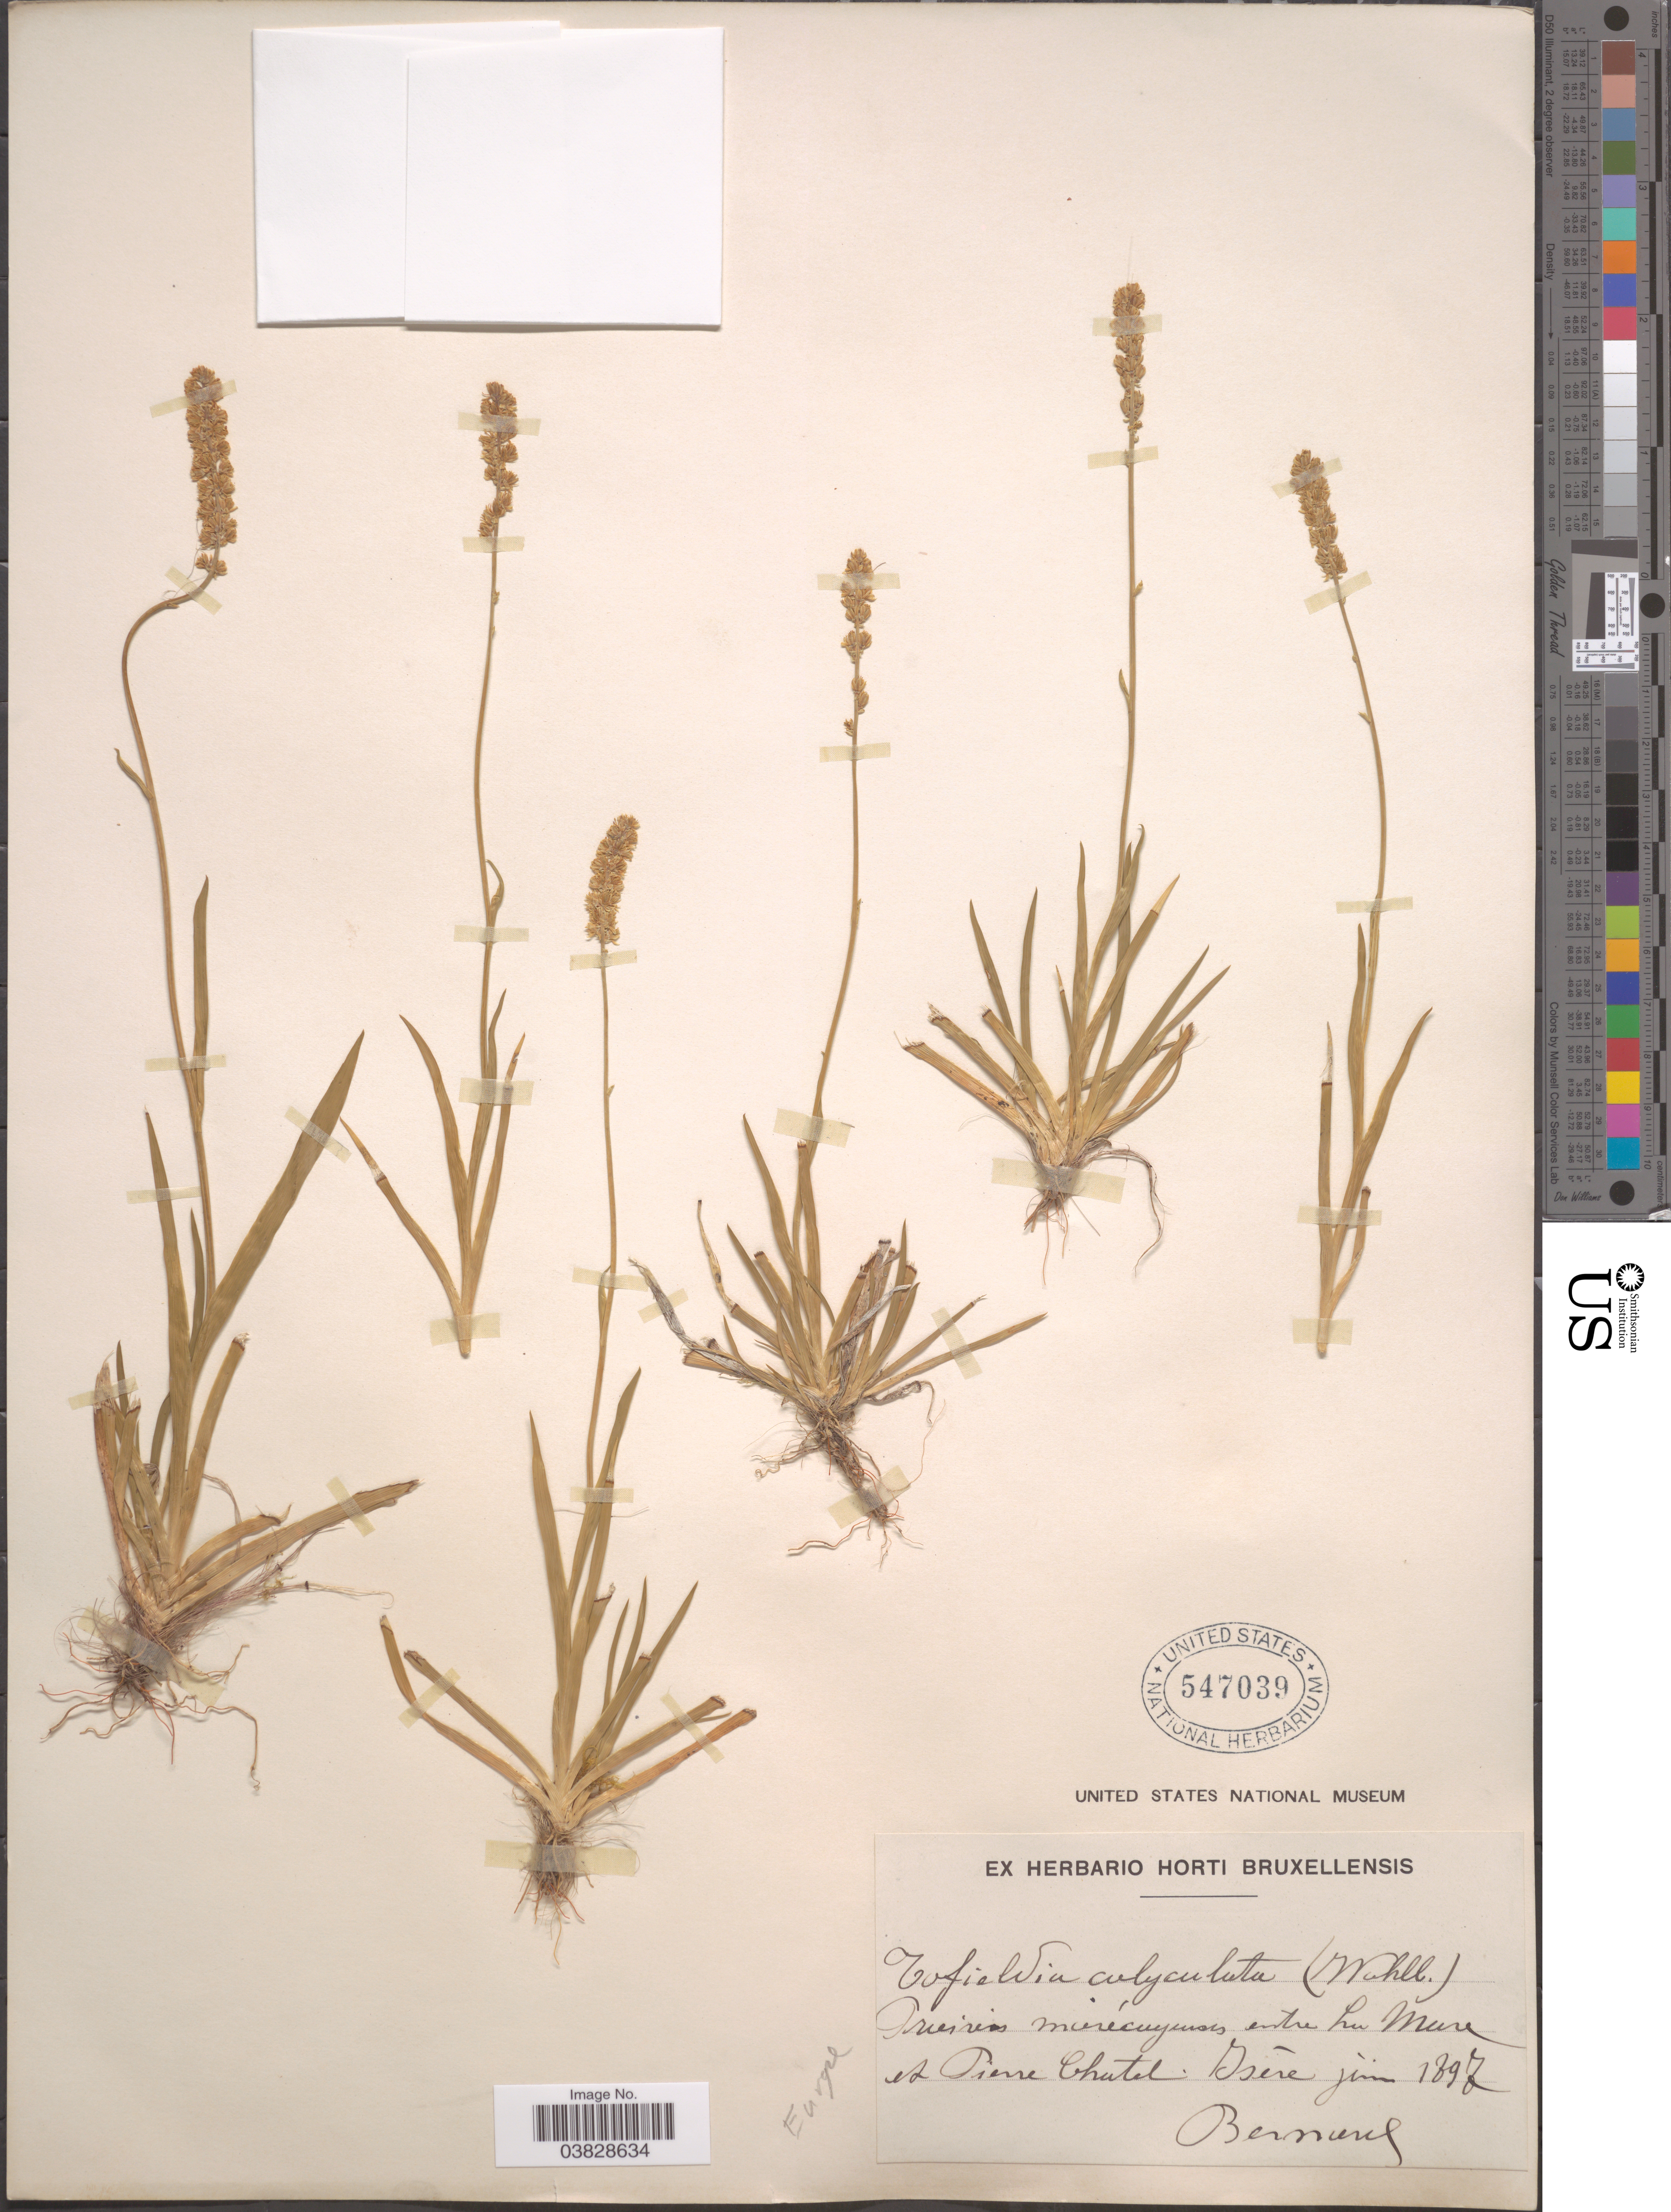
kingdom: Plantae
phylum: Tracheophyta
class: Liliopsida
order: Alismatales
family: Tofieldiaceae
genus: Tofieldia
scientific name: Tofieldia calyculata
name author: (L.) Wahlenb.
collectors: -. Bernard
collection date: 1897-06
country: France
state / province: Auvergne-Rhône-Alpes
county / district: Isère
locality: Europe. [illegible text] entre La Mure et Pierre Chatel. Isére.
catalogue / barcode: US 547039